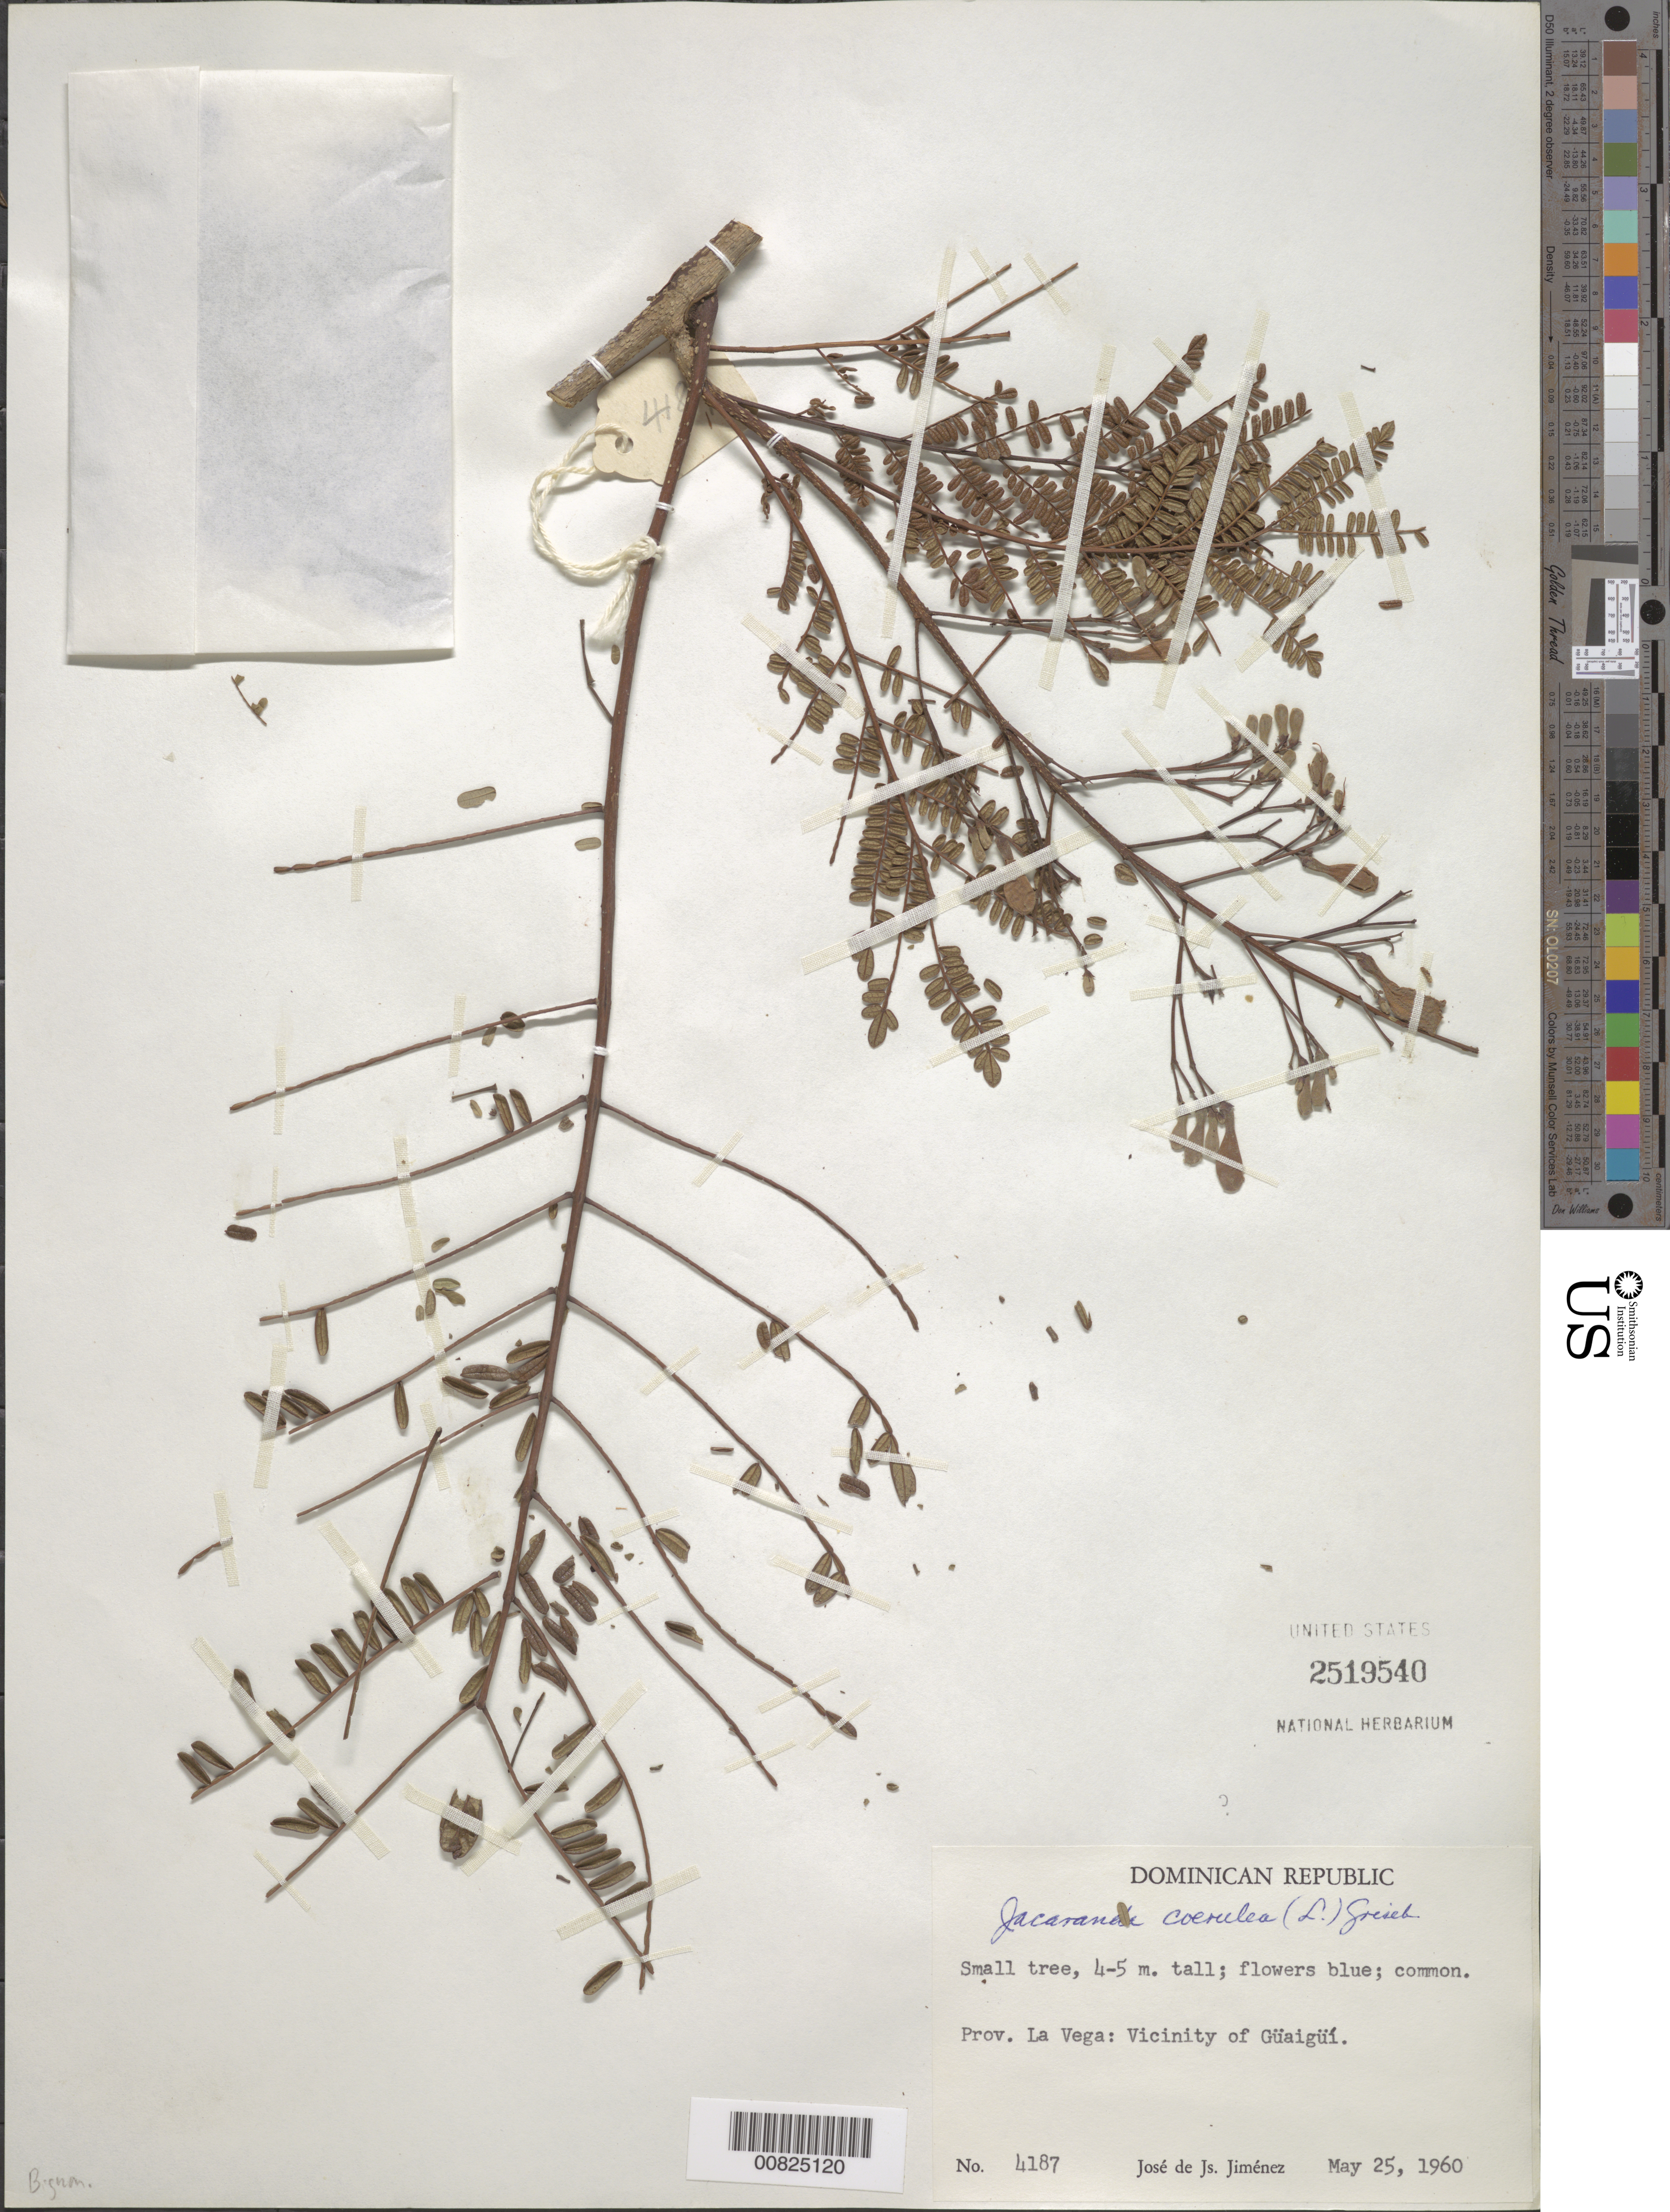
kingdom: Plantae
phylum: Tracheophyta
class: Magnoliopsida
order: Lamiales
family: Bignoniaceae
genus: Jacaranda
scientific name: Jacaranda poitaei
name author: Urb.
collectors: J. J. Jiménez Almonte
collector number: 4187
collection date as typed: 25 May 1960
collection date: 1960-05-25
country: Dominican Republic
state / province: La Vega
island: Hispaniola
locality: Vicinity of Güaigüí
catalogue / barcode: US 2519540